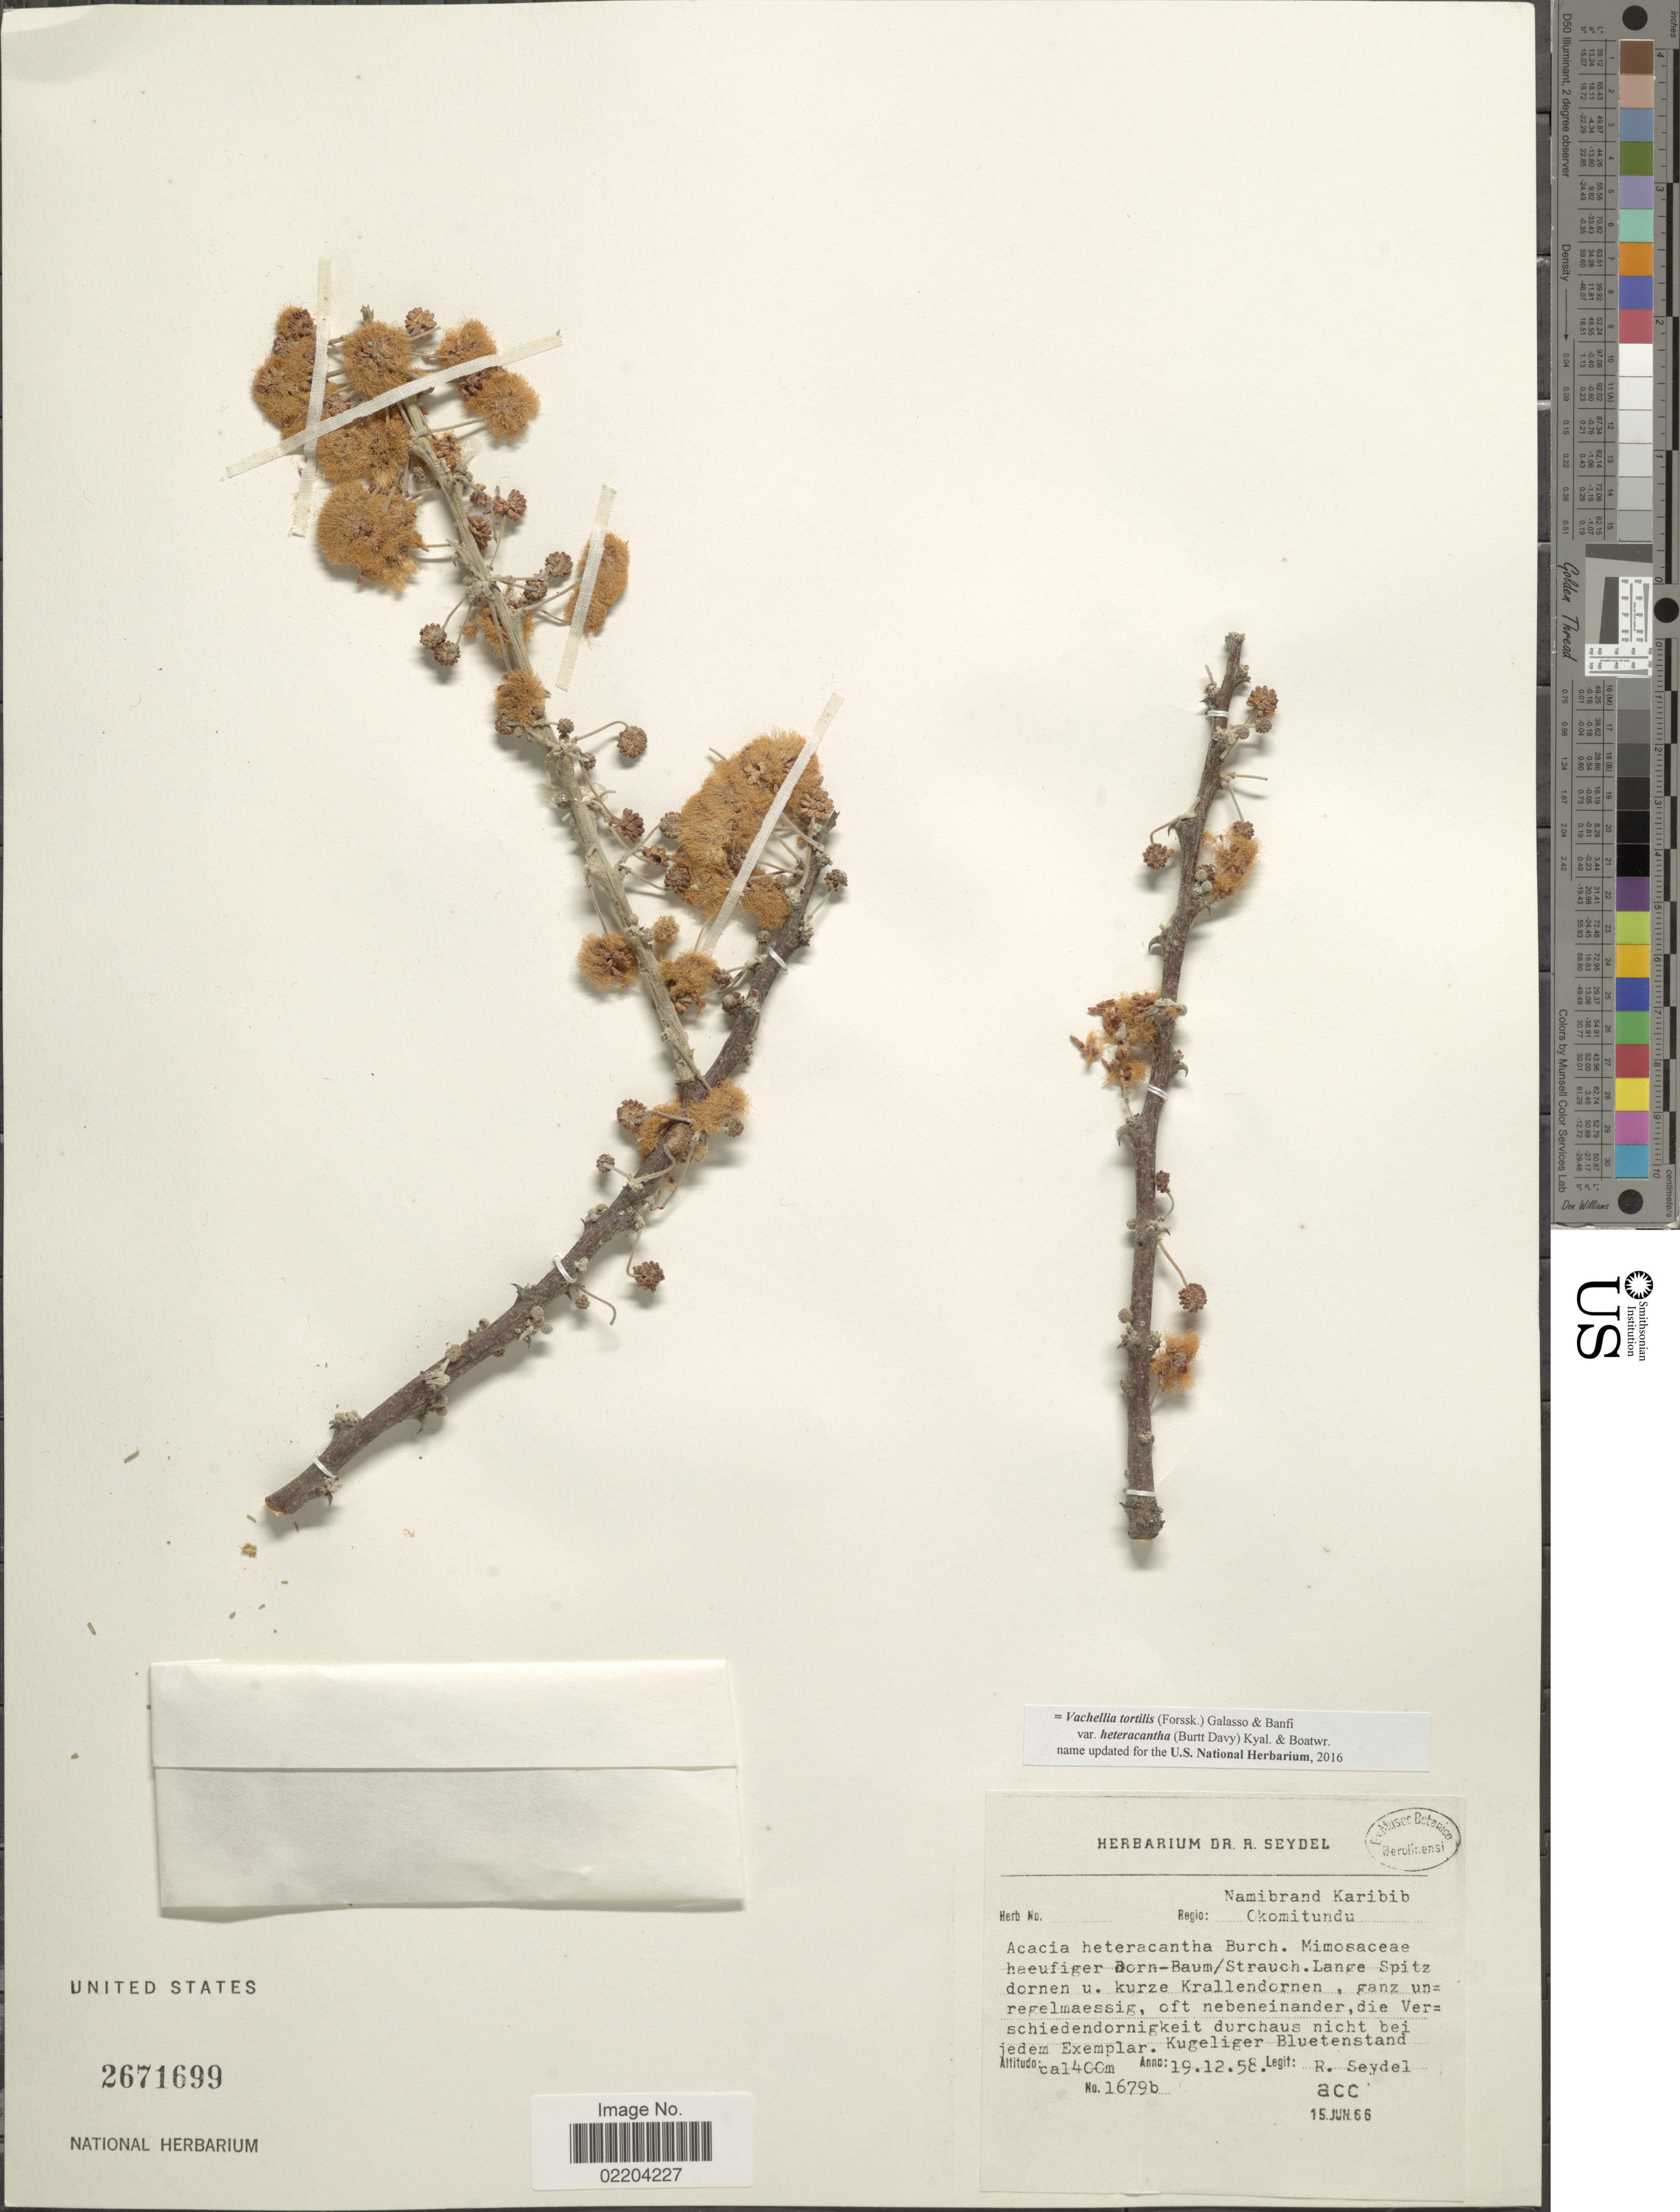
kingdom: Plantae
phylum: Tracheophyta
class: Magnoliopsida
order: Fabales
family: Fabaceae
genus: Vachellia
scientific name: Vachellia tortilis subsp. heteracantha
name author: (Burch.) Kyal. & Boatwr.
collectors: R. Seydel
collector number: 1679b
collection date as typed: Transcribed d/m/y: 19/12/58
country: Namibia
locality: Namibrand Karibib Okomitundu.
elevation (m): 1400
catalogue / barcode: US 2671699